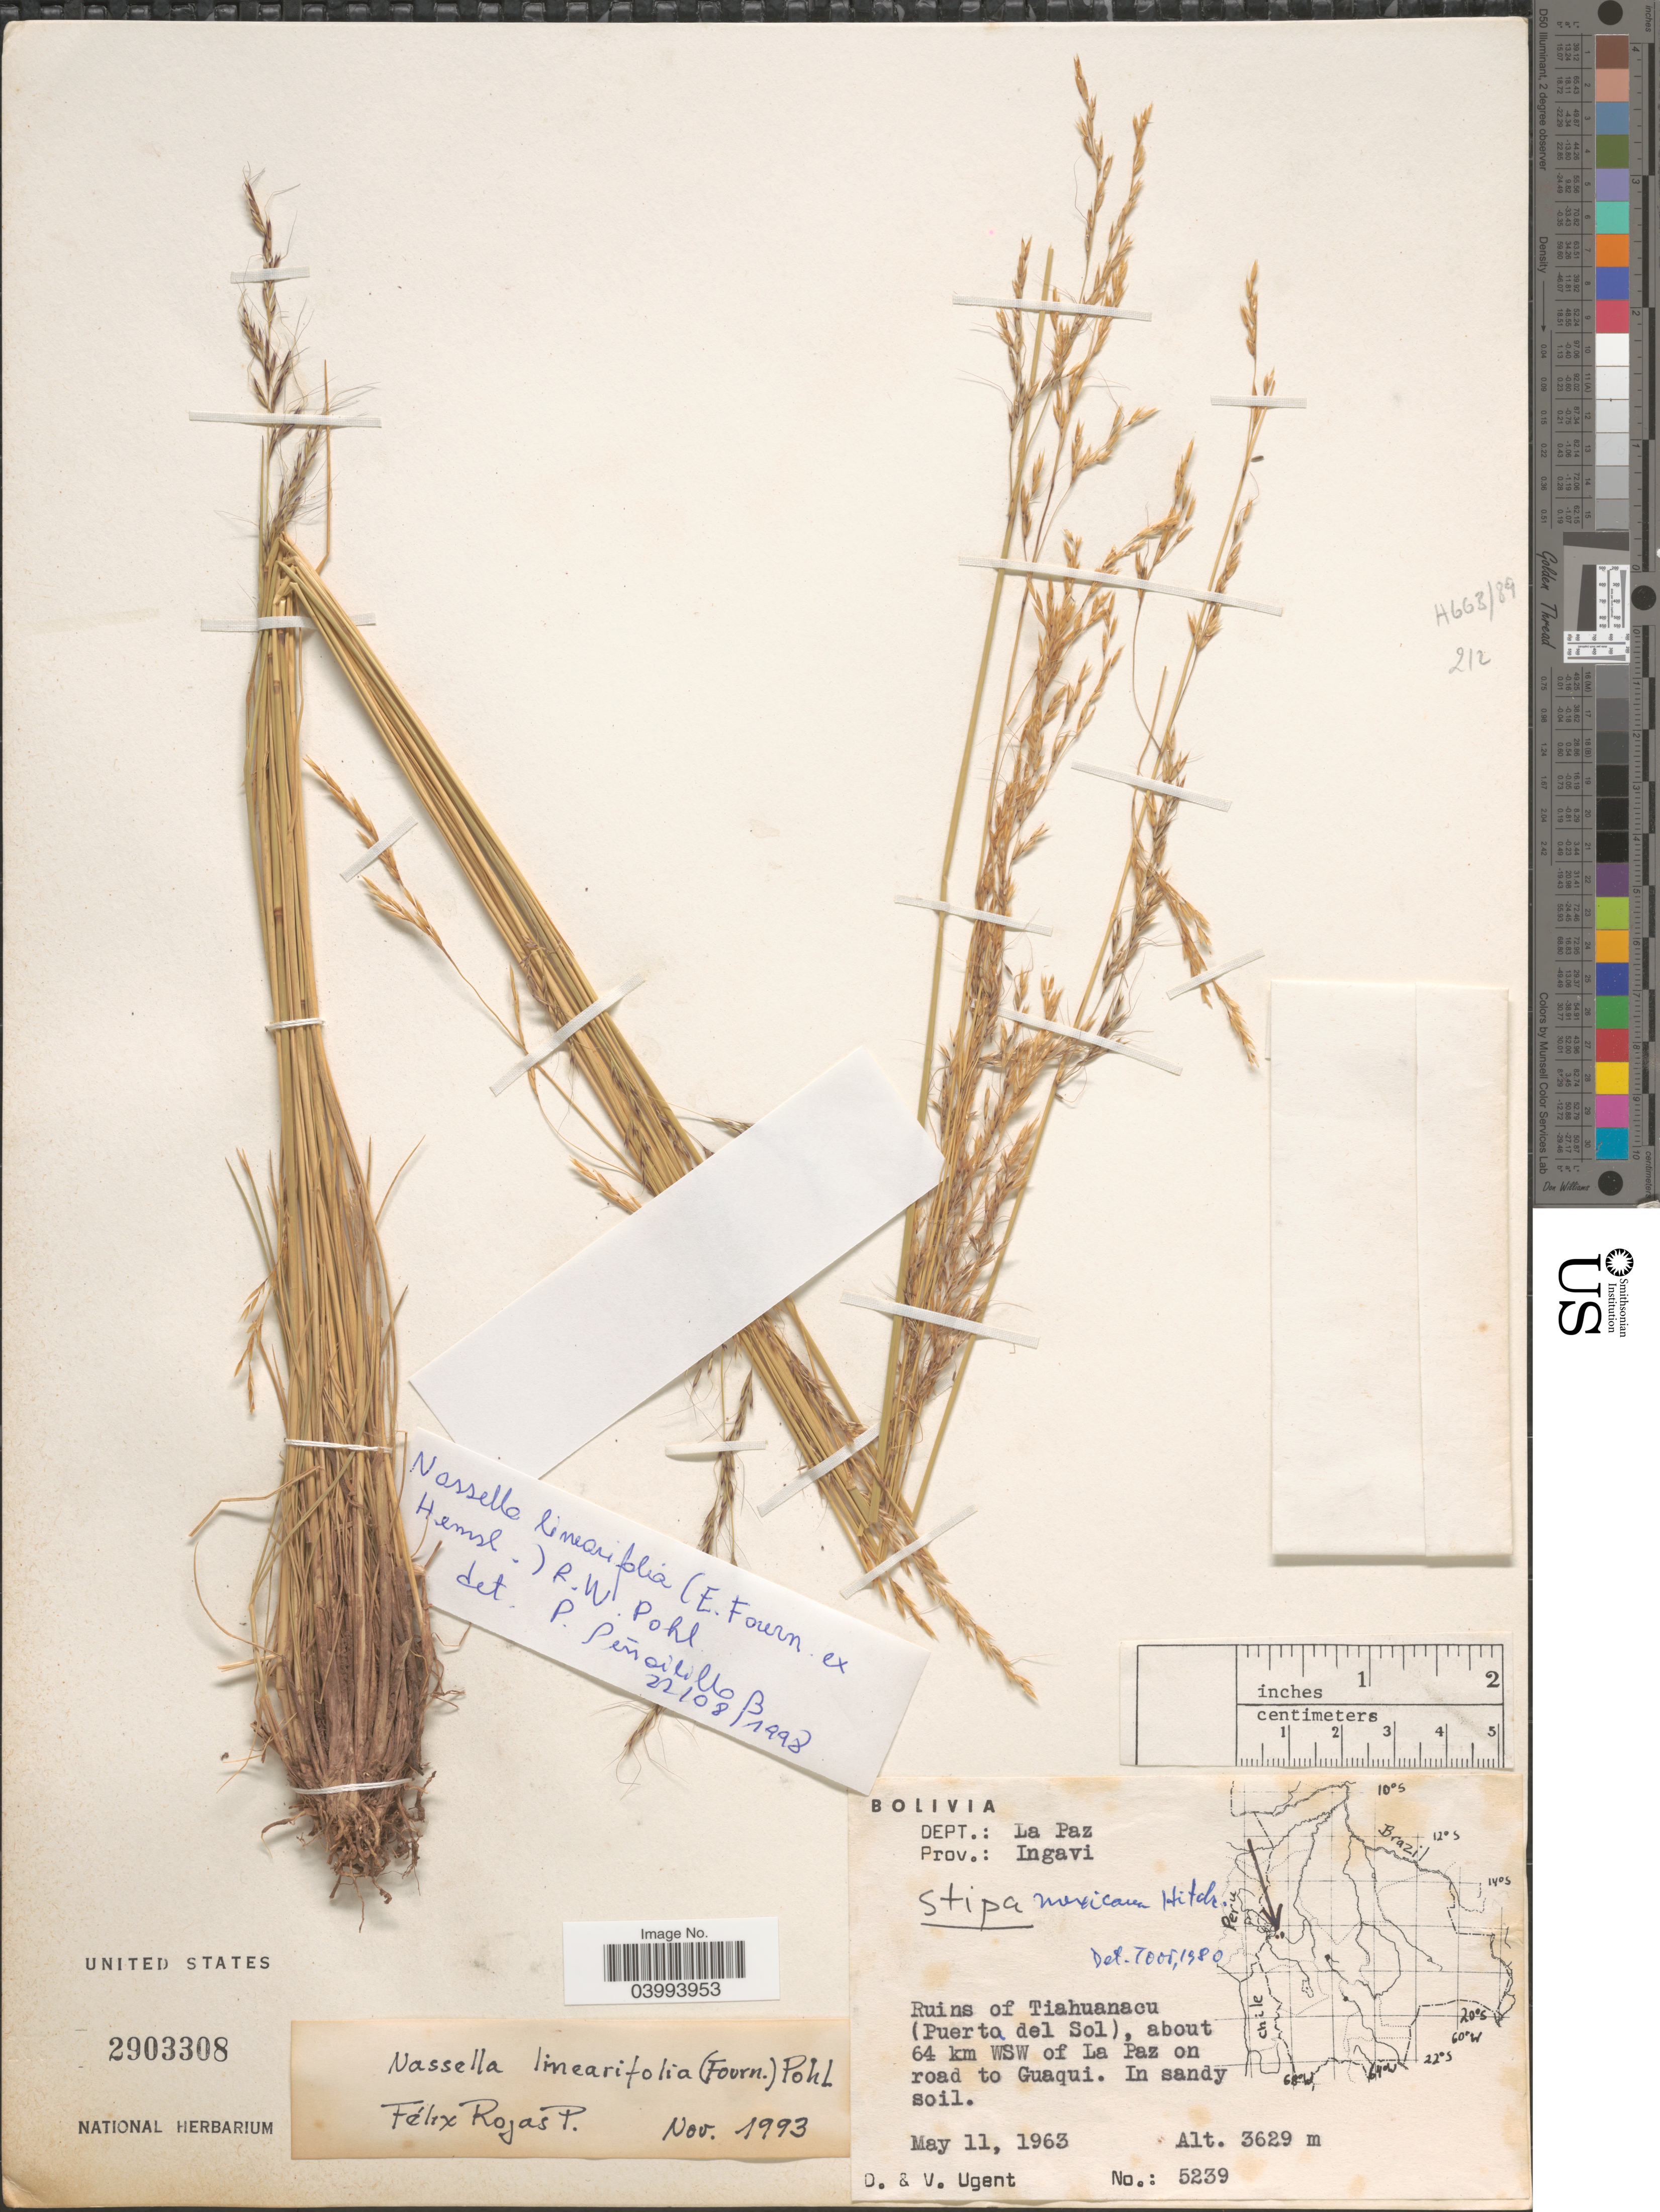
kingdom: Plantae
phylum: Tracheophyta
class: Liliopsida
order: Poales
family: Poaceae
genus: Nassella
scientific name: Nassella linearifolia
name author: (E. Fourn.) R.W. Pohl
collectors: D. Ugent & V. Ugent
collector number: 5239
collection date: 1963-05-11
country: Bolivia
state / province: La Paz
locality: Dept.: La Paz. Prov.: Ingavi. Ruins of Tiahuanacu (Puerto del Sol), about 64 km WSW of La Paz on road to Guaqui.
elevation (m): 3629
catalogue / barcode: US 2903308